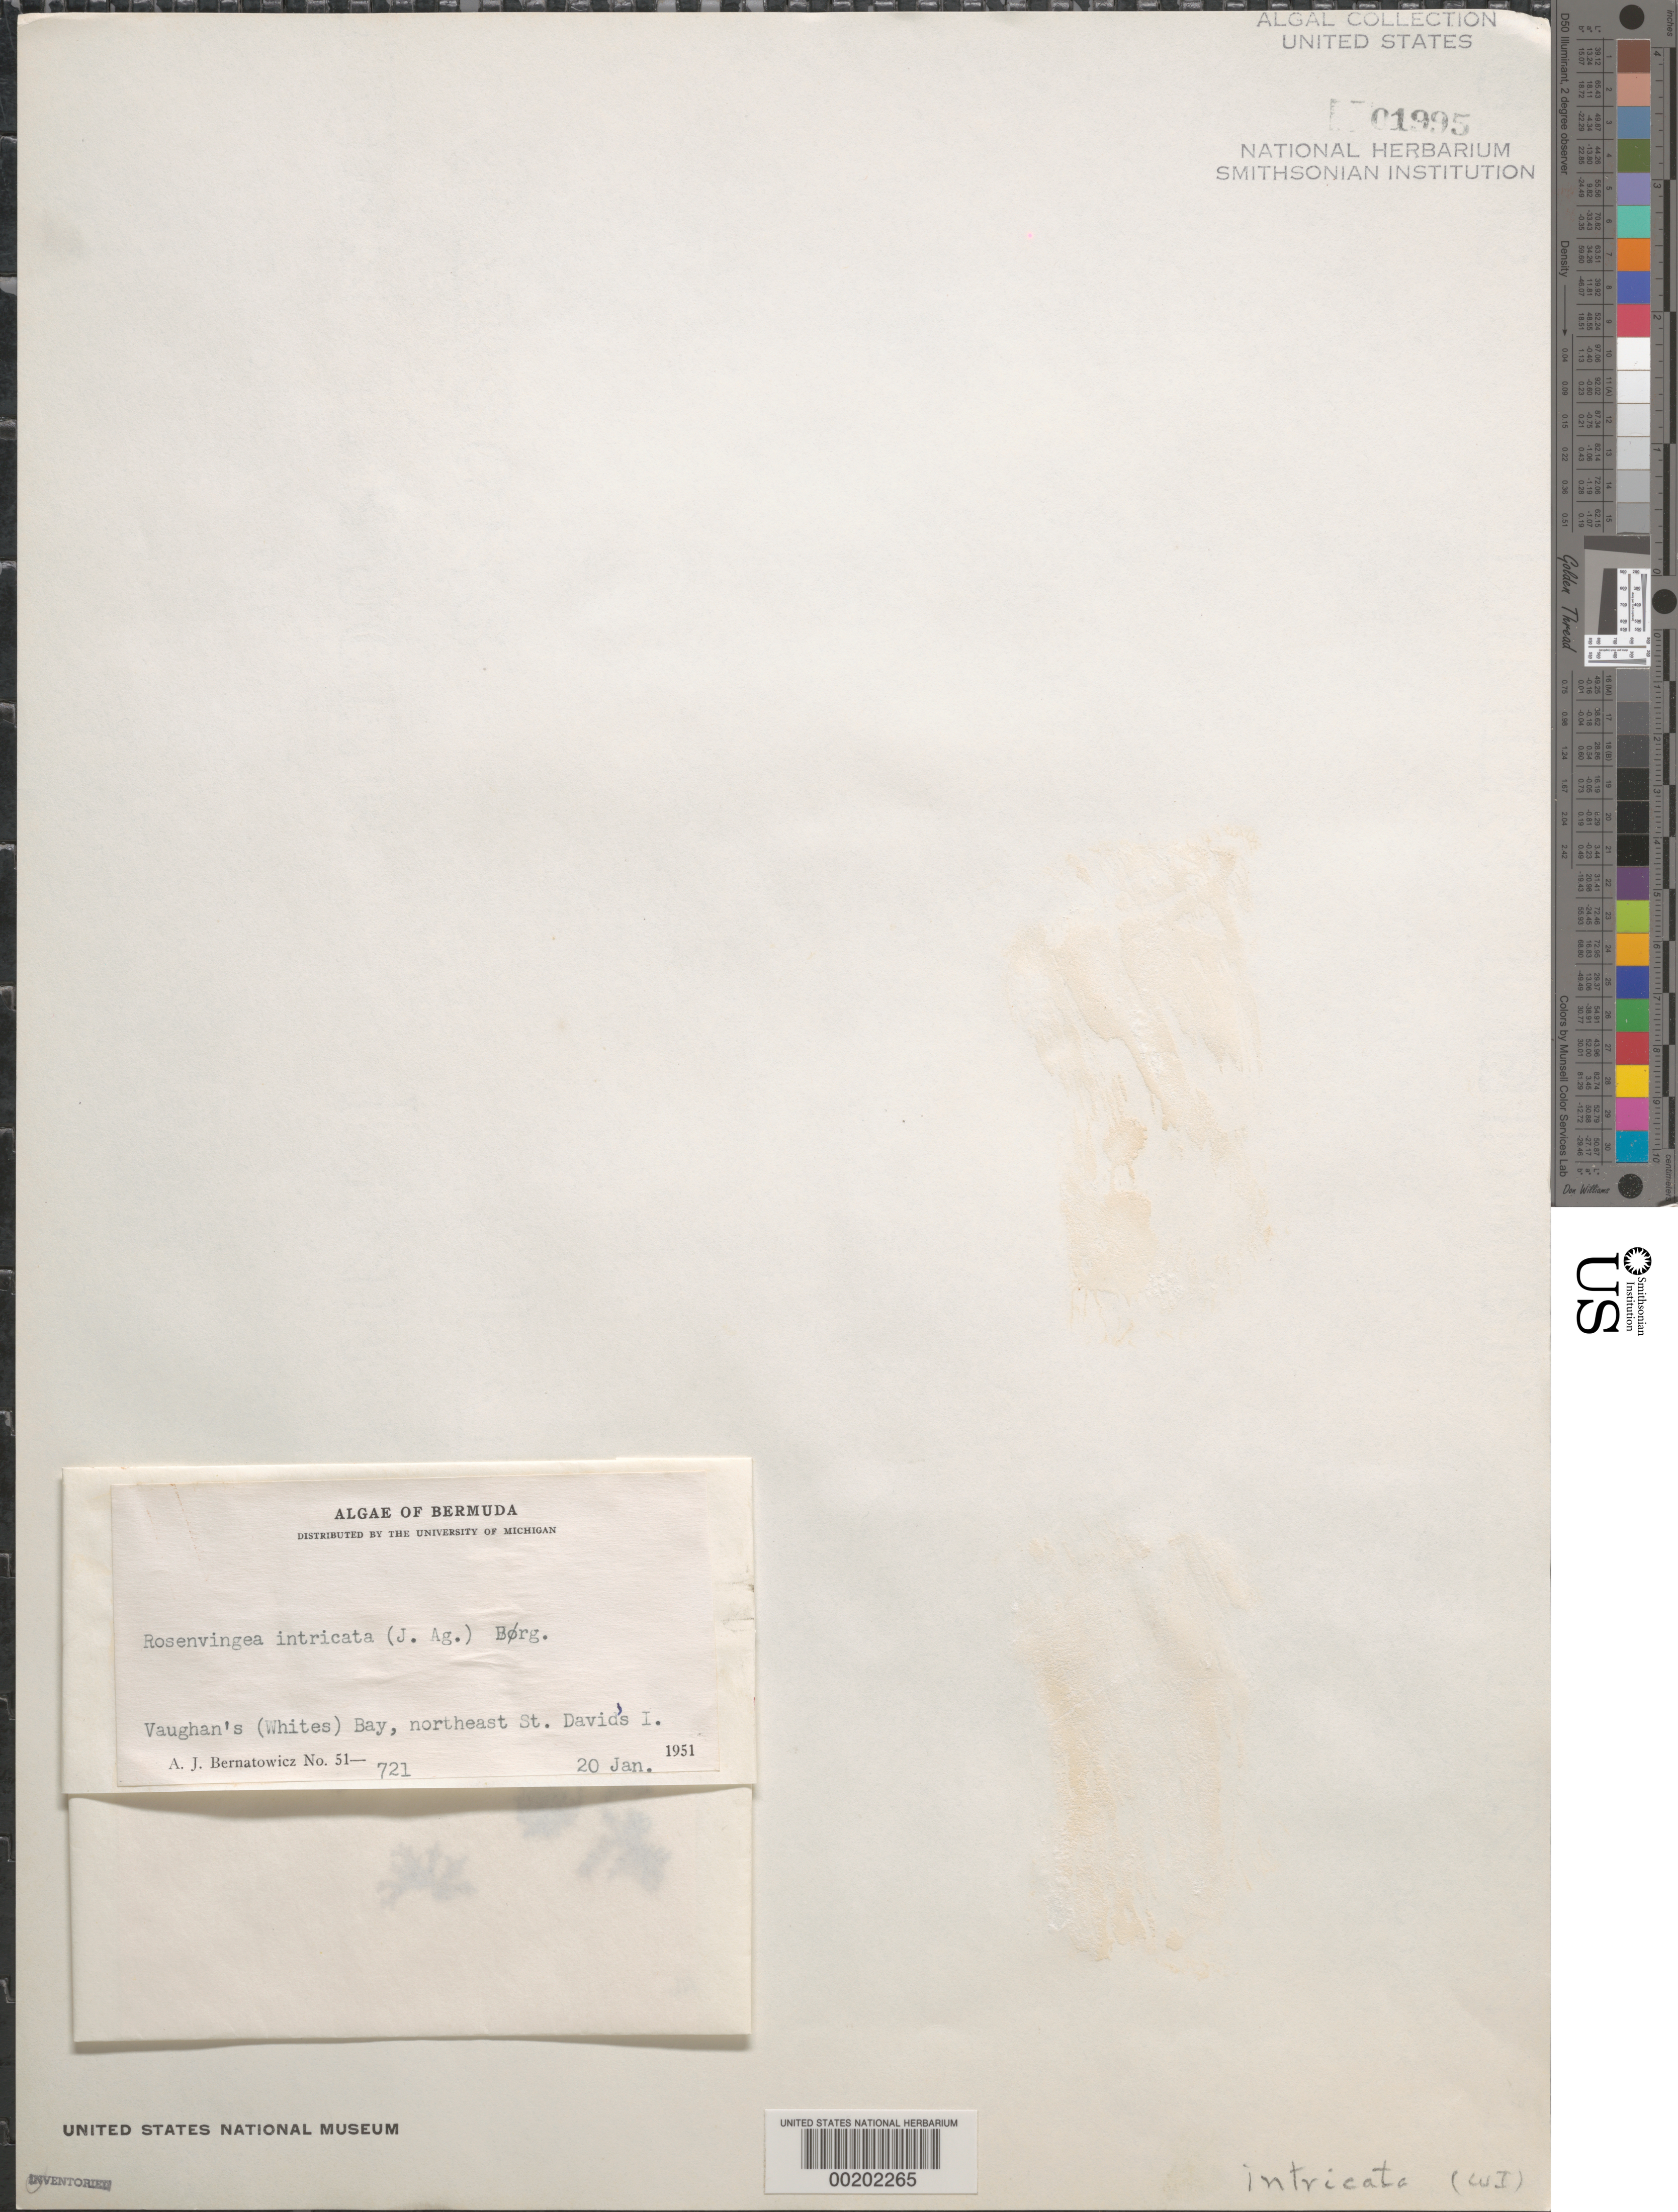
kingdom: Chromista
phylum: Ochrophyta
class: Phaeophyceae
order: Scytosiphonales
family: Scytosiphonaceae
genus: Rosenvingea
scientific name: Rosenvingea endiviifolia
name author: (Martius) M.J. Wynne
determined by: Algae name updating Project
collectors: A. Bernatowicz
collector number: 51-721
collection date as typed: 20 Jan 1951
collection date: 1951-01-20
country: Bermuda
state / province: Saint George's (parish)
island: St. David's Island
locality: Vaughan's Bay (Whites Bay)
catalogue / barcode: US 1995